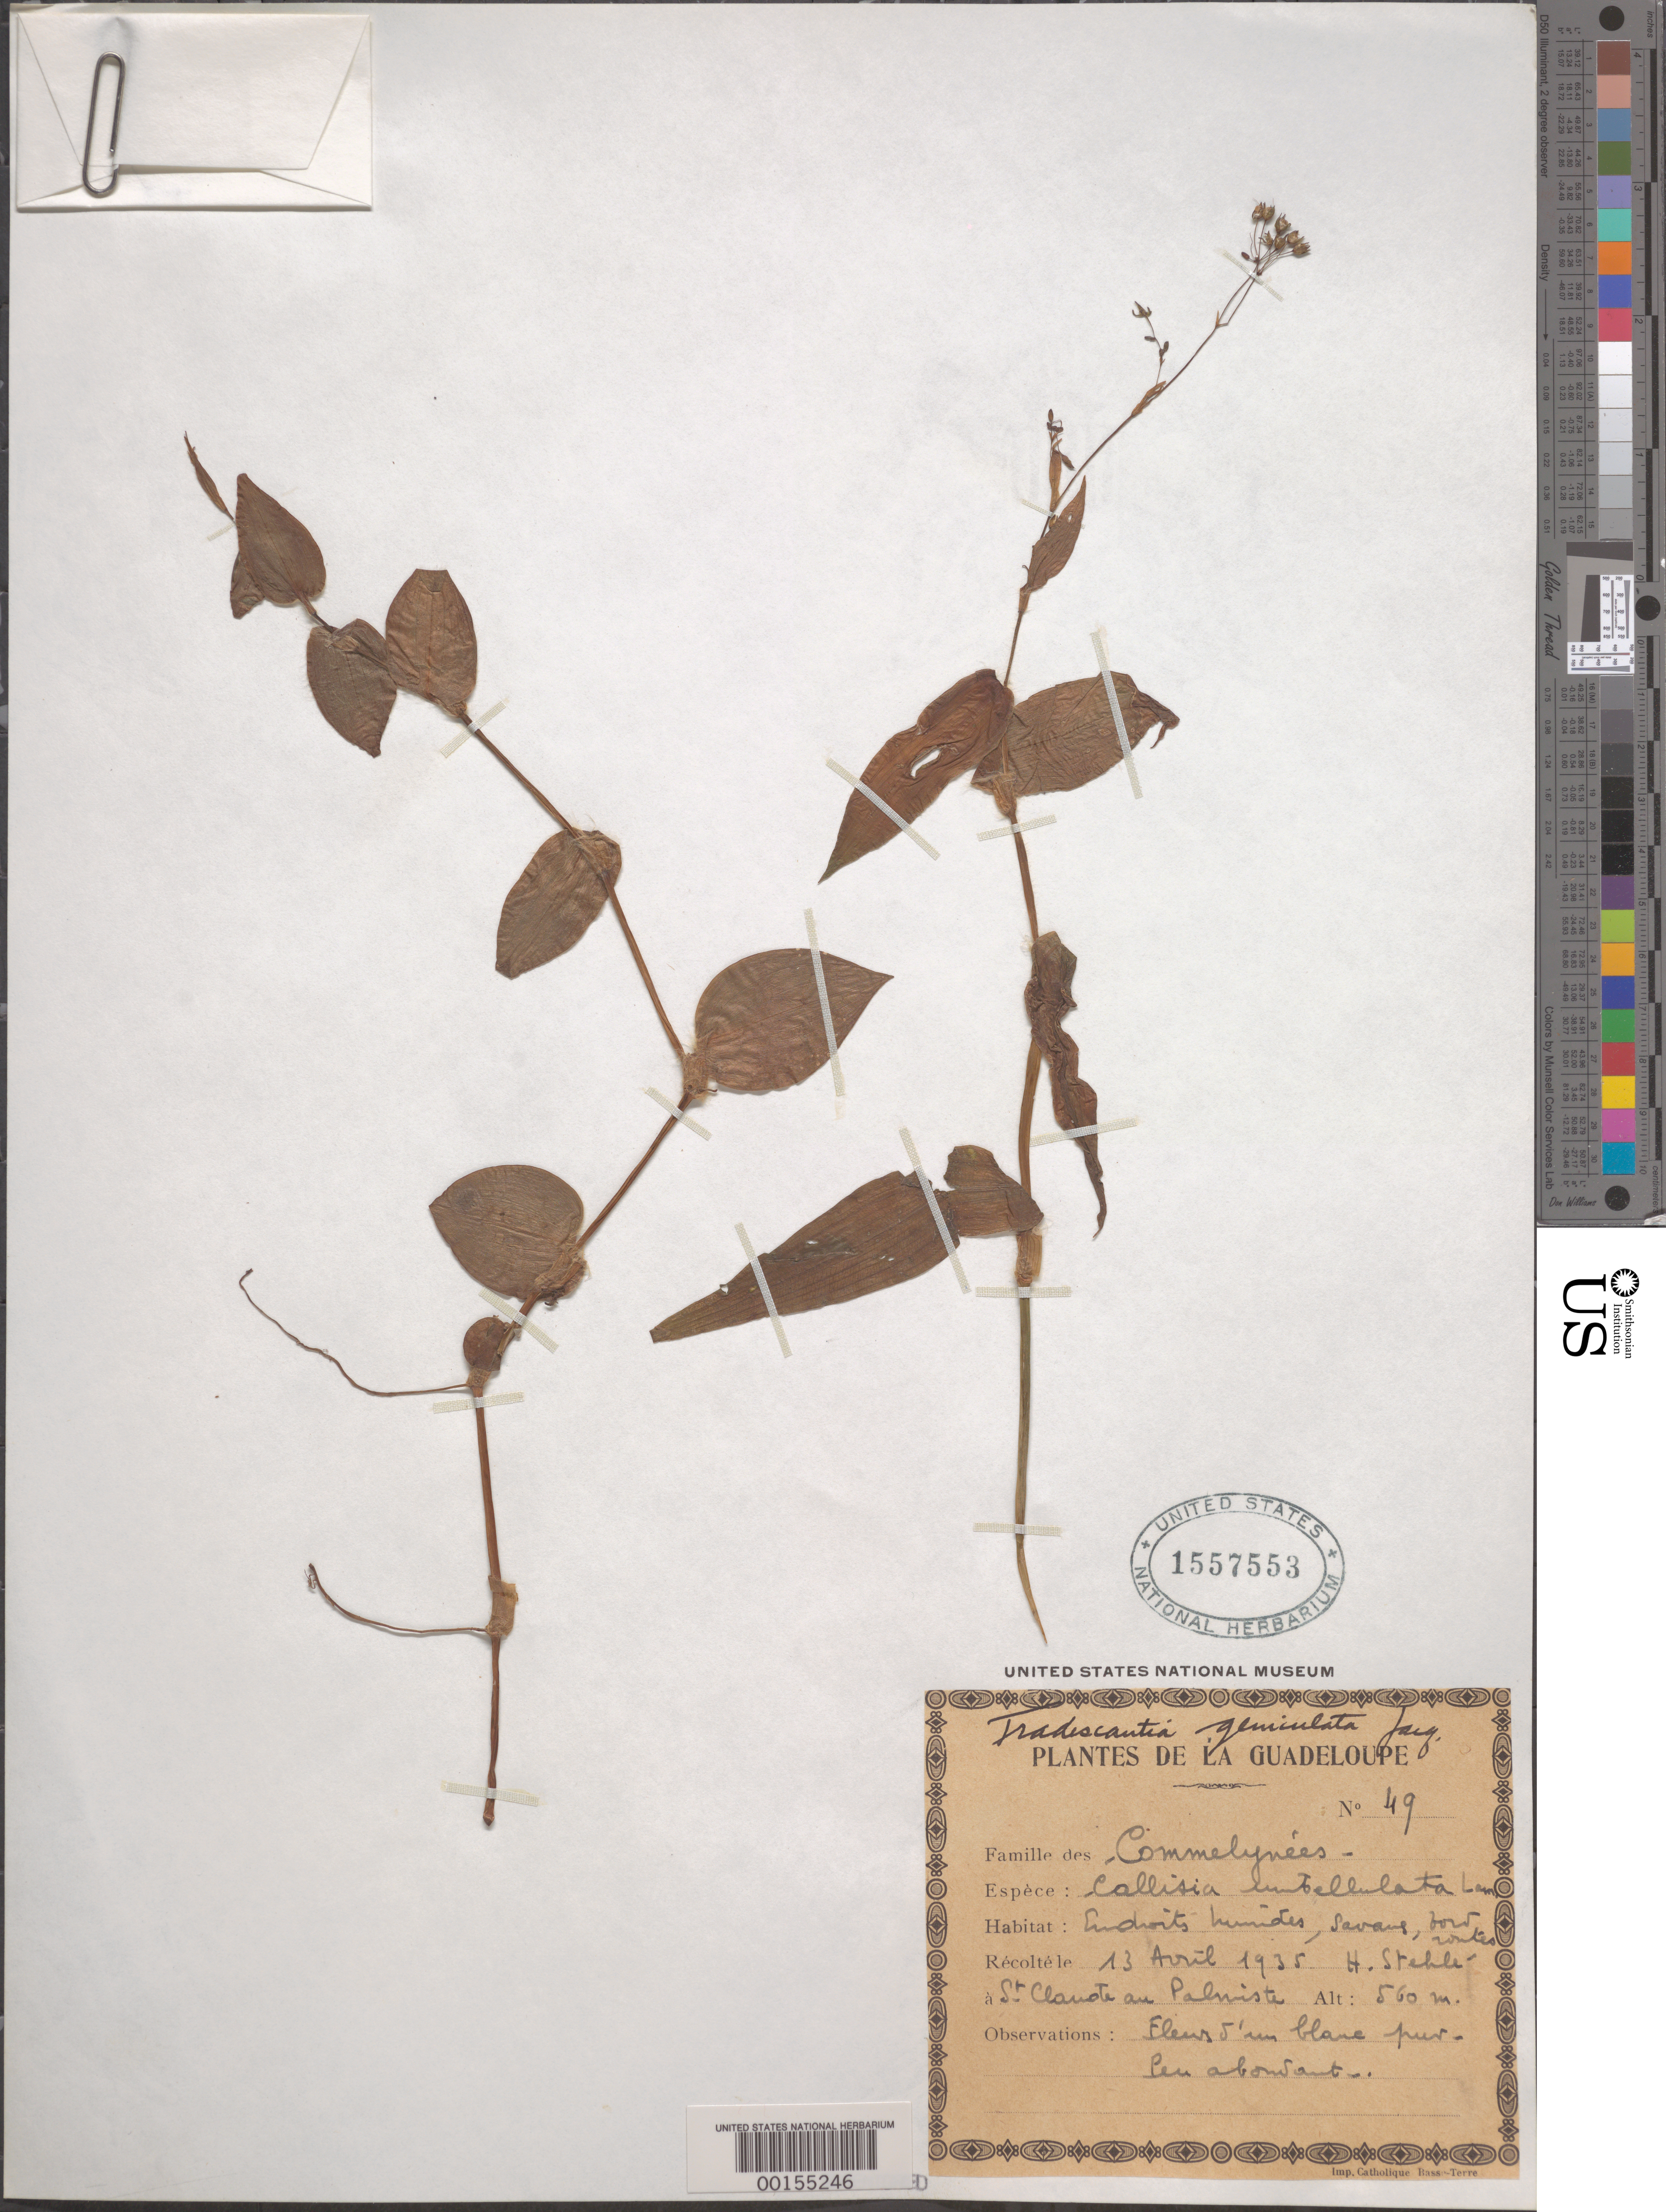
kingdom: Plantae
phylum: Tracheophyta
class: Liliopsida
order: Commelinales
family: Commelinaceae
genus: Gibasis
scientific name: Gibasis pauciflora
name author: (Urb. & Ekman) D.R. Hunt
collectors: H. Stehlé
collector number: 49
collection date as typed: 13 Apr 1935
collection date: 1935-04-13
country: Guadeloupe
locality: St. clauste au palmiste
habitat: Moist savannah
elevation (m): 560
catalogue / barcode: US 1557553